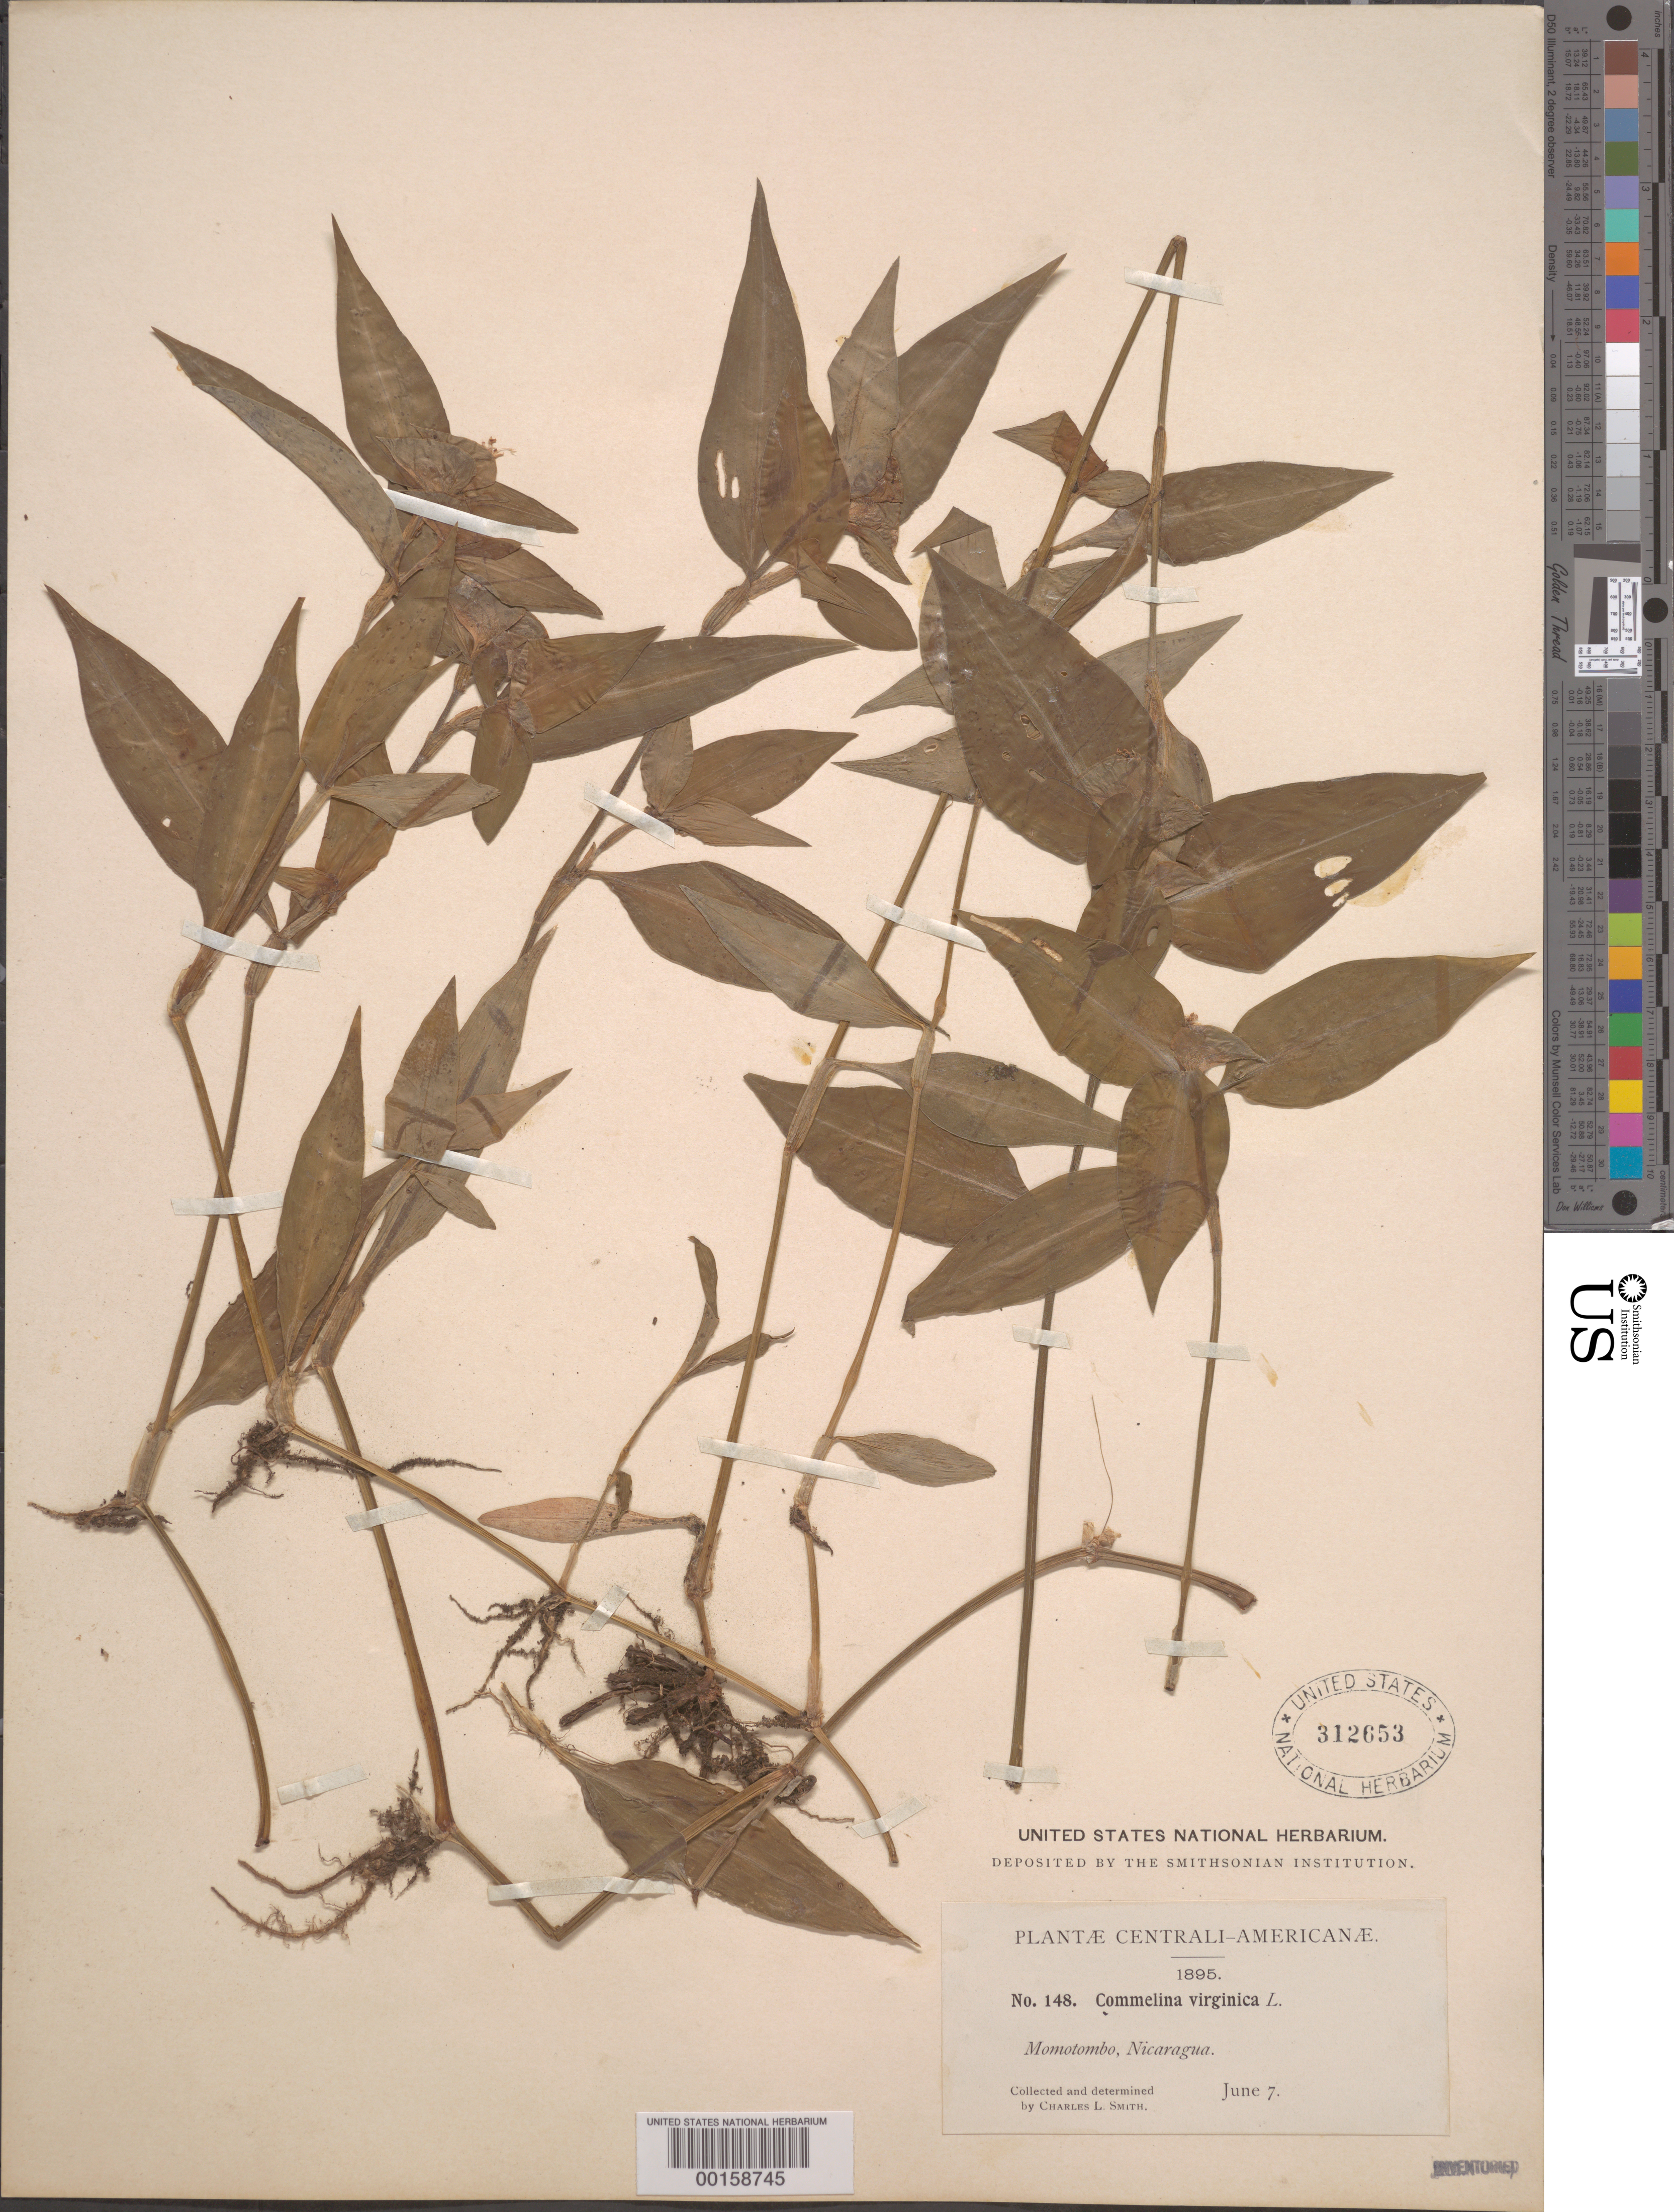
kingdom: Plantae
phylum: Tracheophyta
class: Liliopsida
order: Commelinales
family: Commelinaceae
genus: Commelina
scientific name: Commelina erecta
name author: L.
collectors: C. L. Smith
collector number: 148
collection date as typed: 07 Jun 1895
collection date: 1895-06-07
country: Nicaragua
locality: Momotombo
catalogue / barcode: US 312653